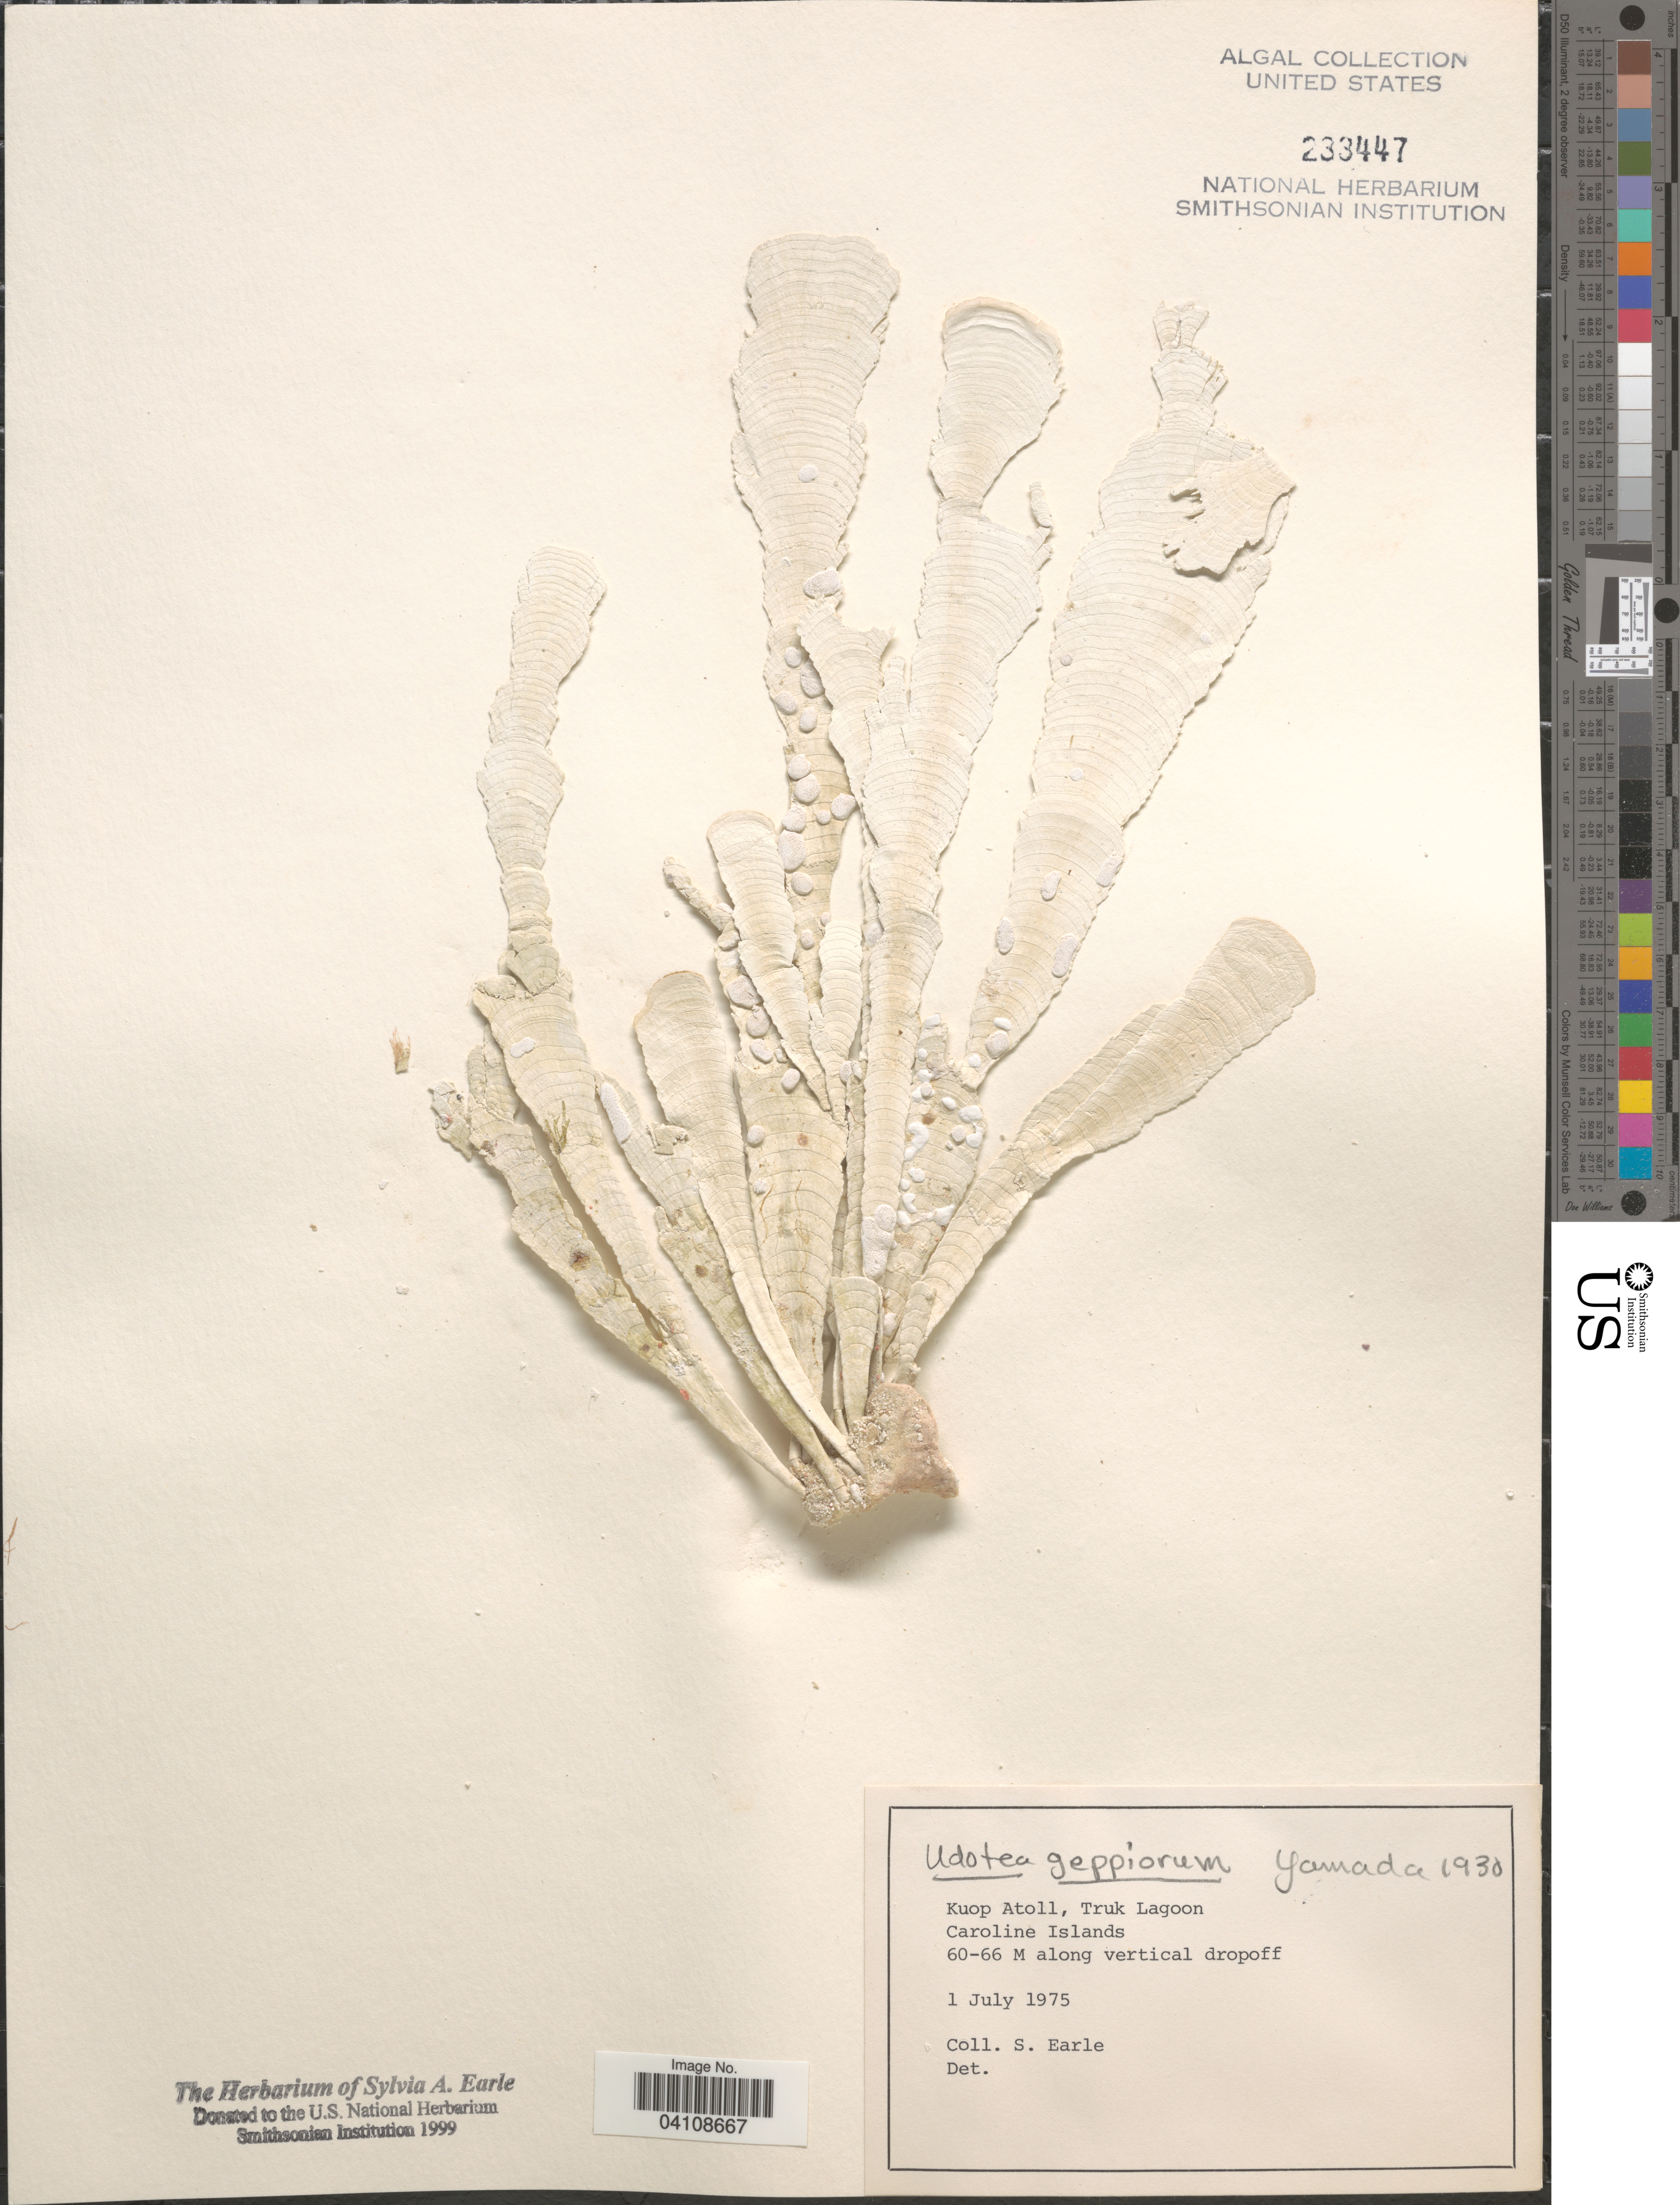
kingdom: Plantae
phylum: Chlorophyta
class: Ulvophyceae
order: Bryopsidales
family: Udoteaceae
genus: Udotea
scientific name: Udotea geppiorum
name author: Yamada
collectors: S. A. Earle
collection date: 1975-07-01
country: Micronesia, Federated States of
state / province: Truk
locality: Kuop Atoll, Truk Lagoon. Caroline Islands. Along vertical dropoff.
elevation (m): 60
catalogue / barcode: US 233447